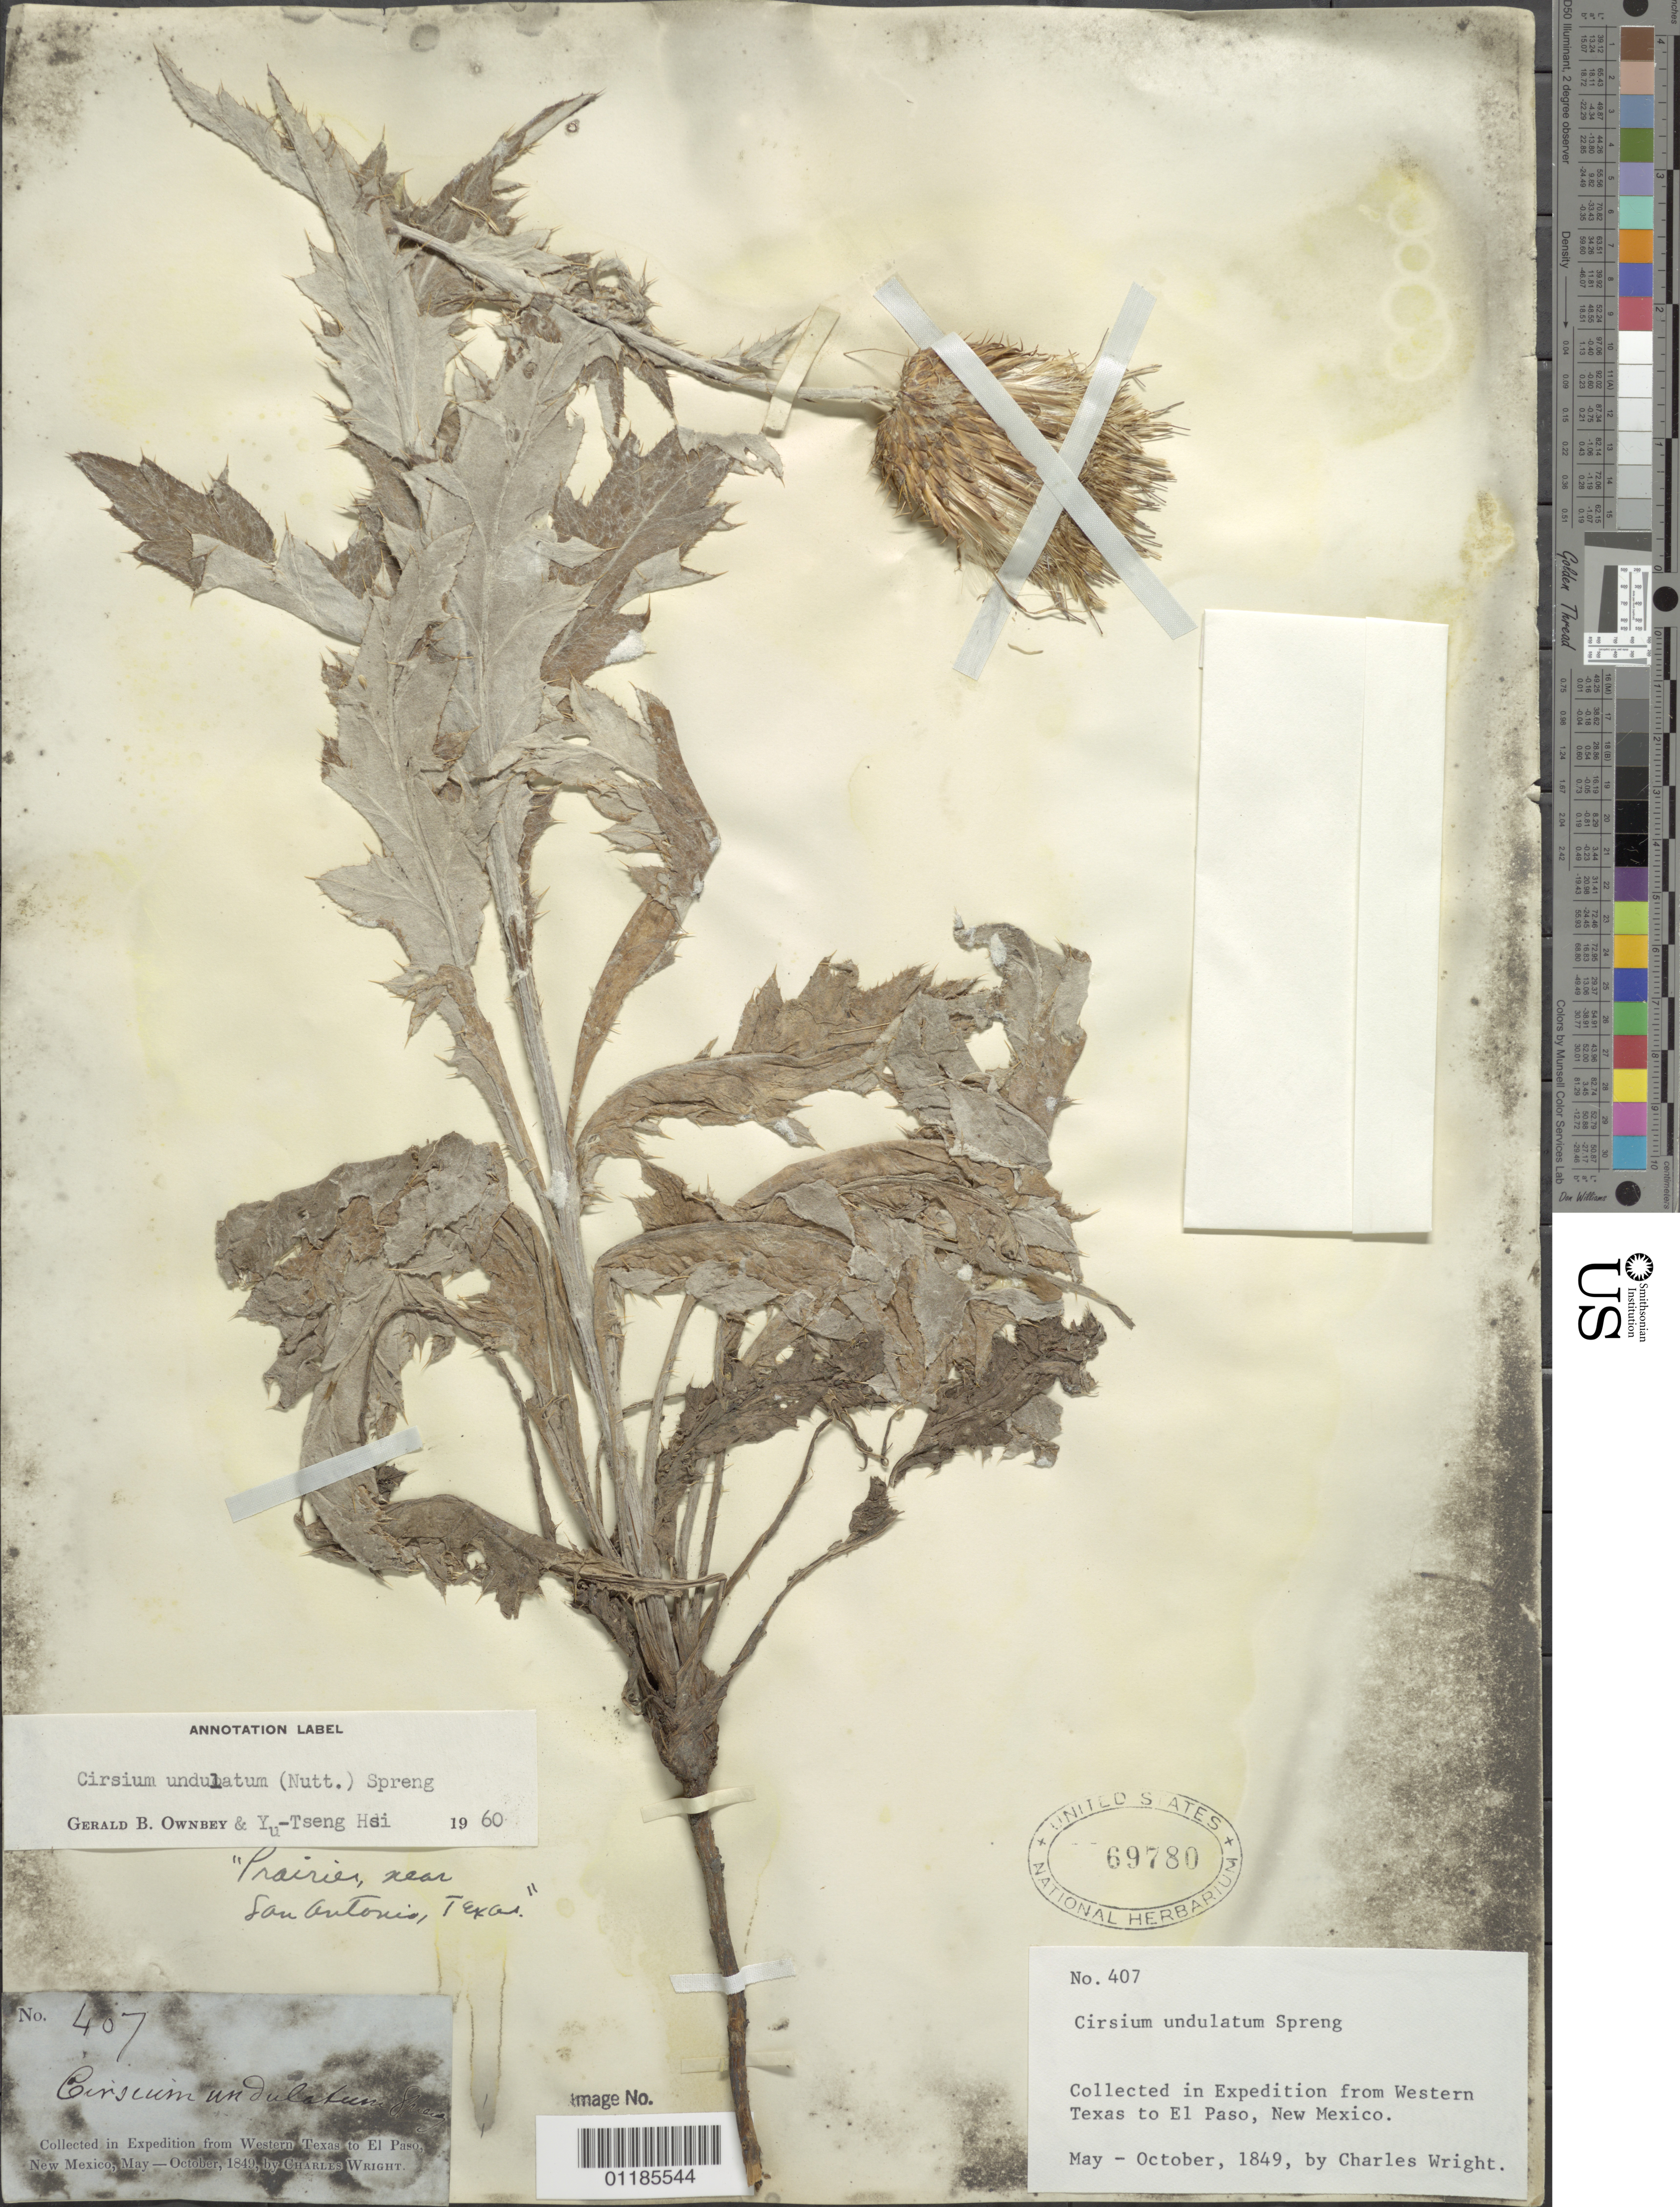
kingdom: Plantae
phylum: Tracheophyta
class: Magnoliopsida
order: Asterales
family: Asteraceae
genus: Cirsium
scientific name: Cirsium undulatum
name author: (Nutt.) Spreng.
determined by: Ownbey, G. B.; Hsi, Y.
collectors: C. Wright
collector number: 407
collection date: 1849-05/1849-10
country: United States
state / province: New Mexico / Texas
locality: from Western Texas to El Paso, New Mexico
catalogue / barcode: US 69780